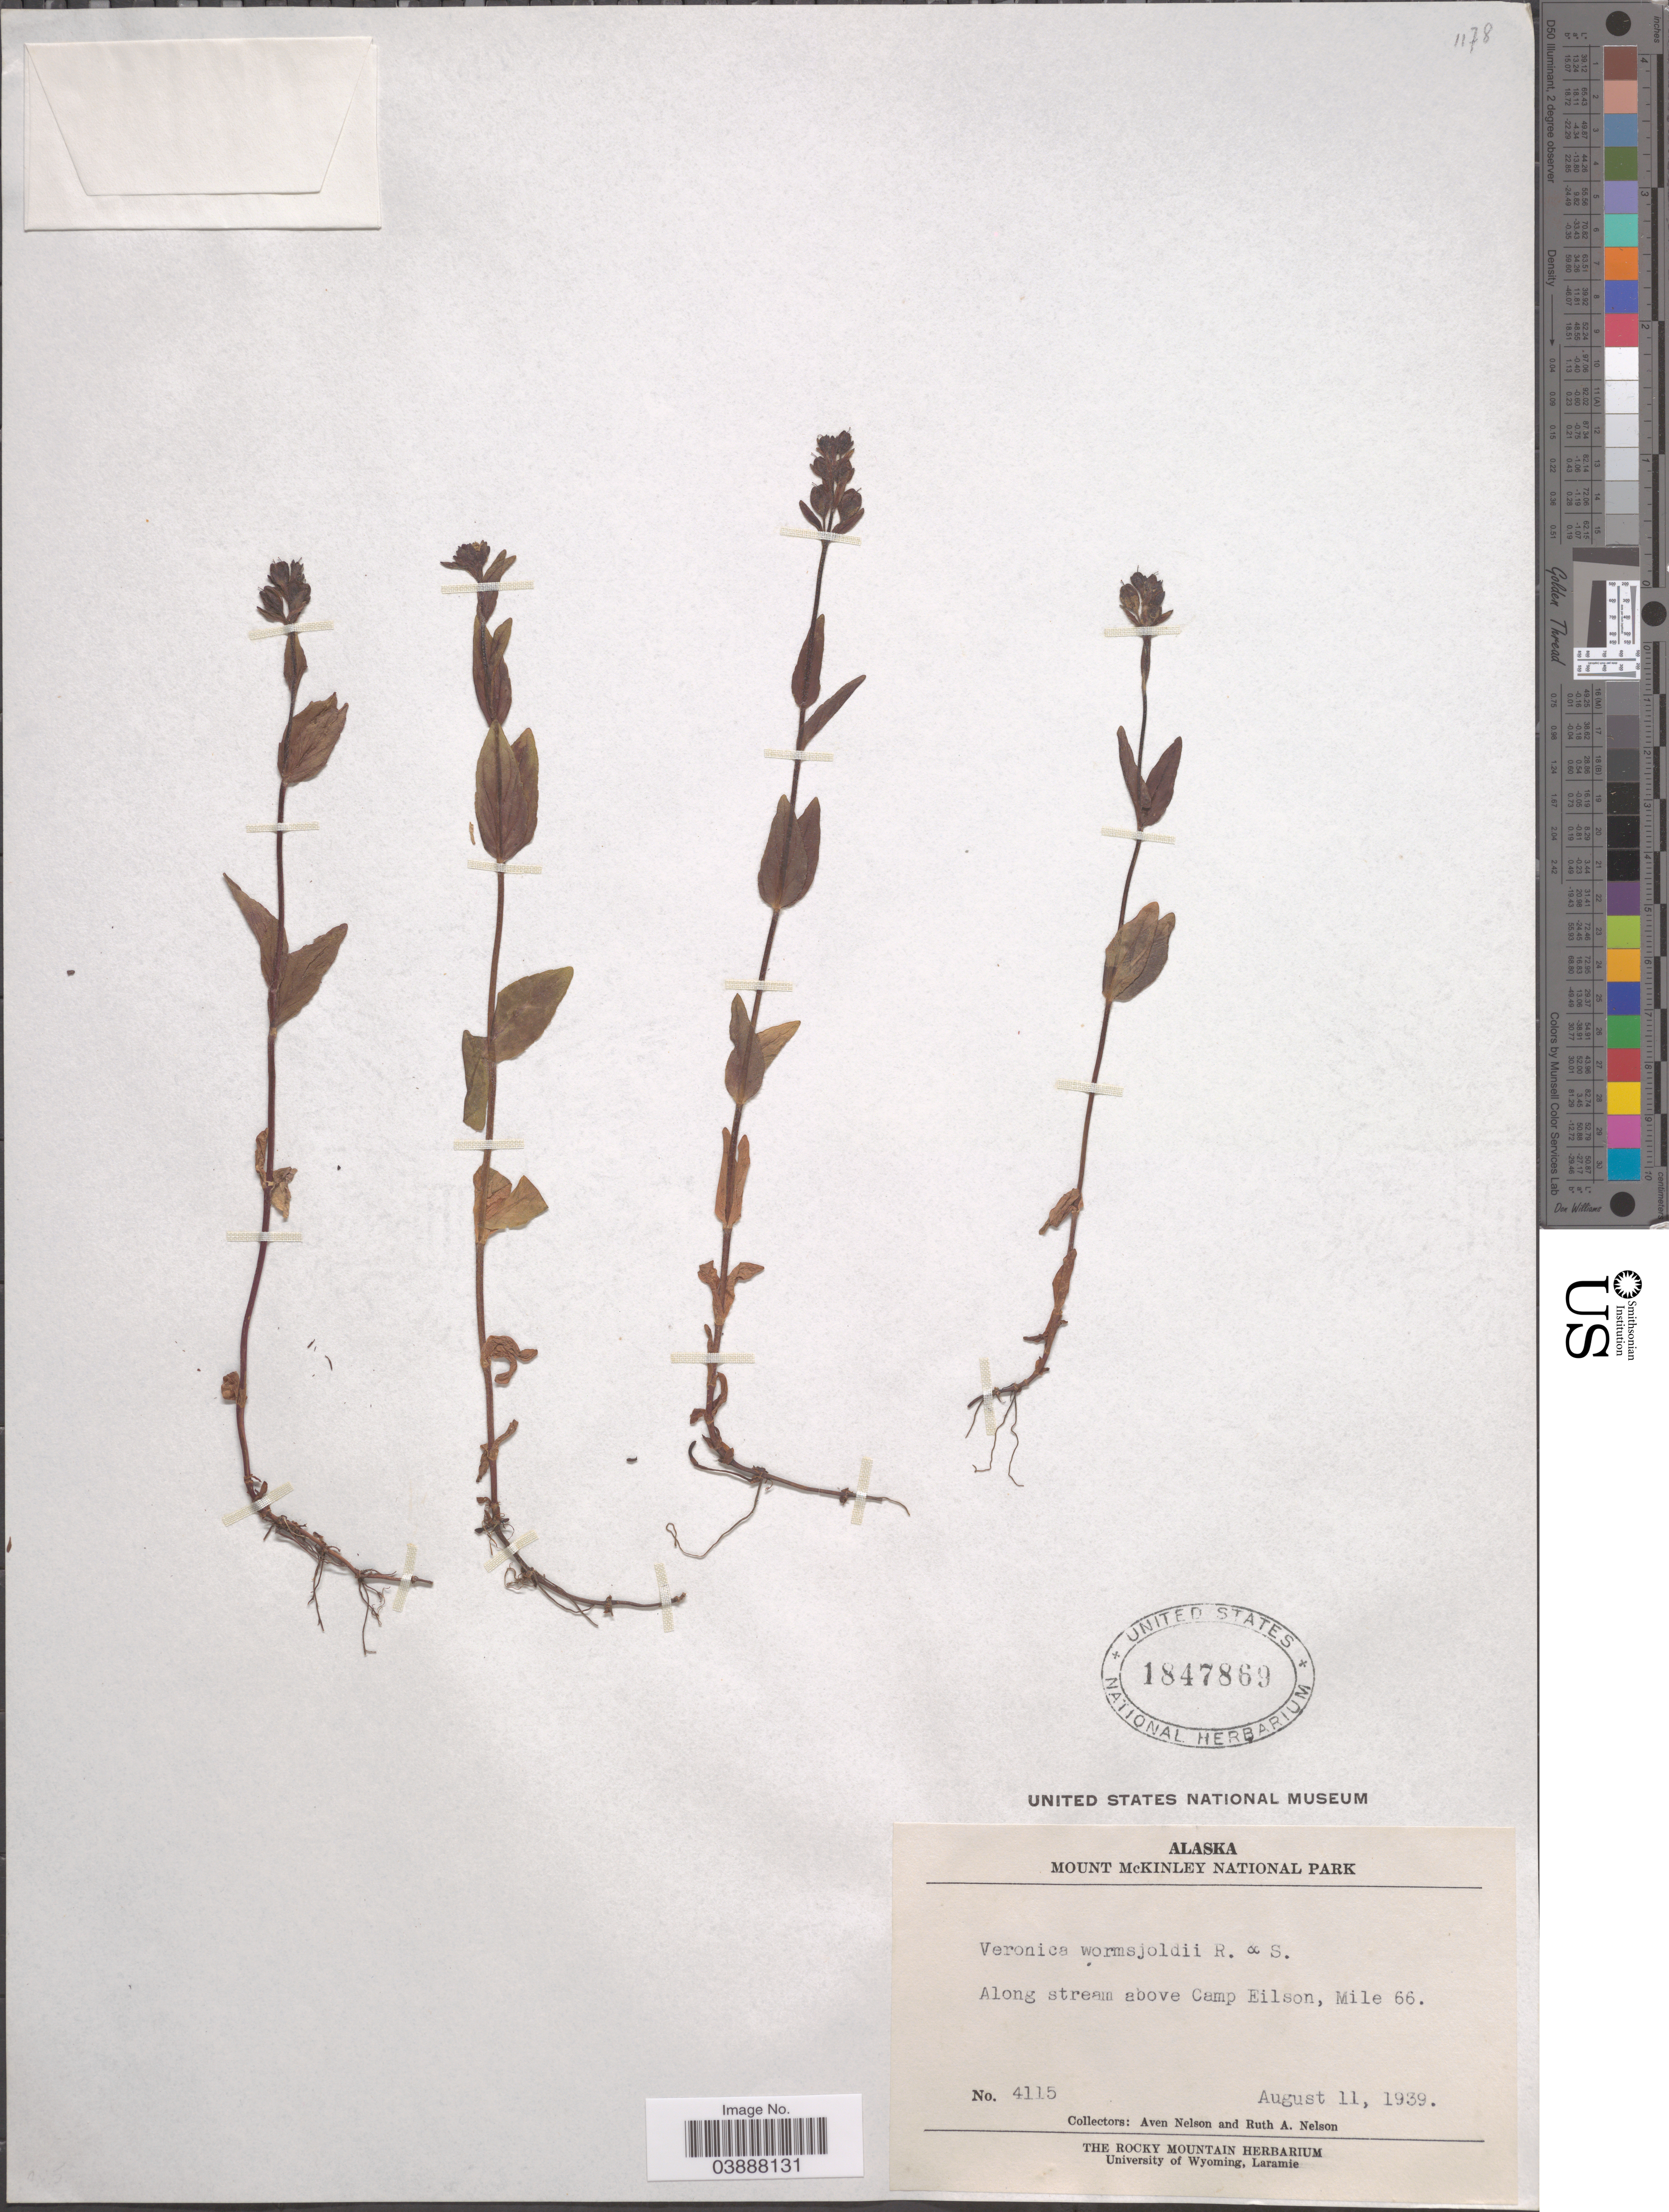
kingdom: Plantae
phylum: Tracheophyta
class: Magnoliopsida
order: Lamiales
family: Plantaginaceae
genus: Veronica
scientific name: Veronica wormskjoldii subsp. wormskjoldii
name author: Roem. & Schult.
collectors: A. Nelson & R. A. Nelson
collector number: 4115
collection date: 1939-08-11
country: United States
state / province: Alaska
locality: Mount McKinley National Park. Along stream above Camp Eilson, Mile 66.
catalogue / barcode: US 1847869